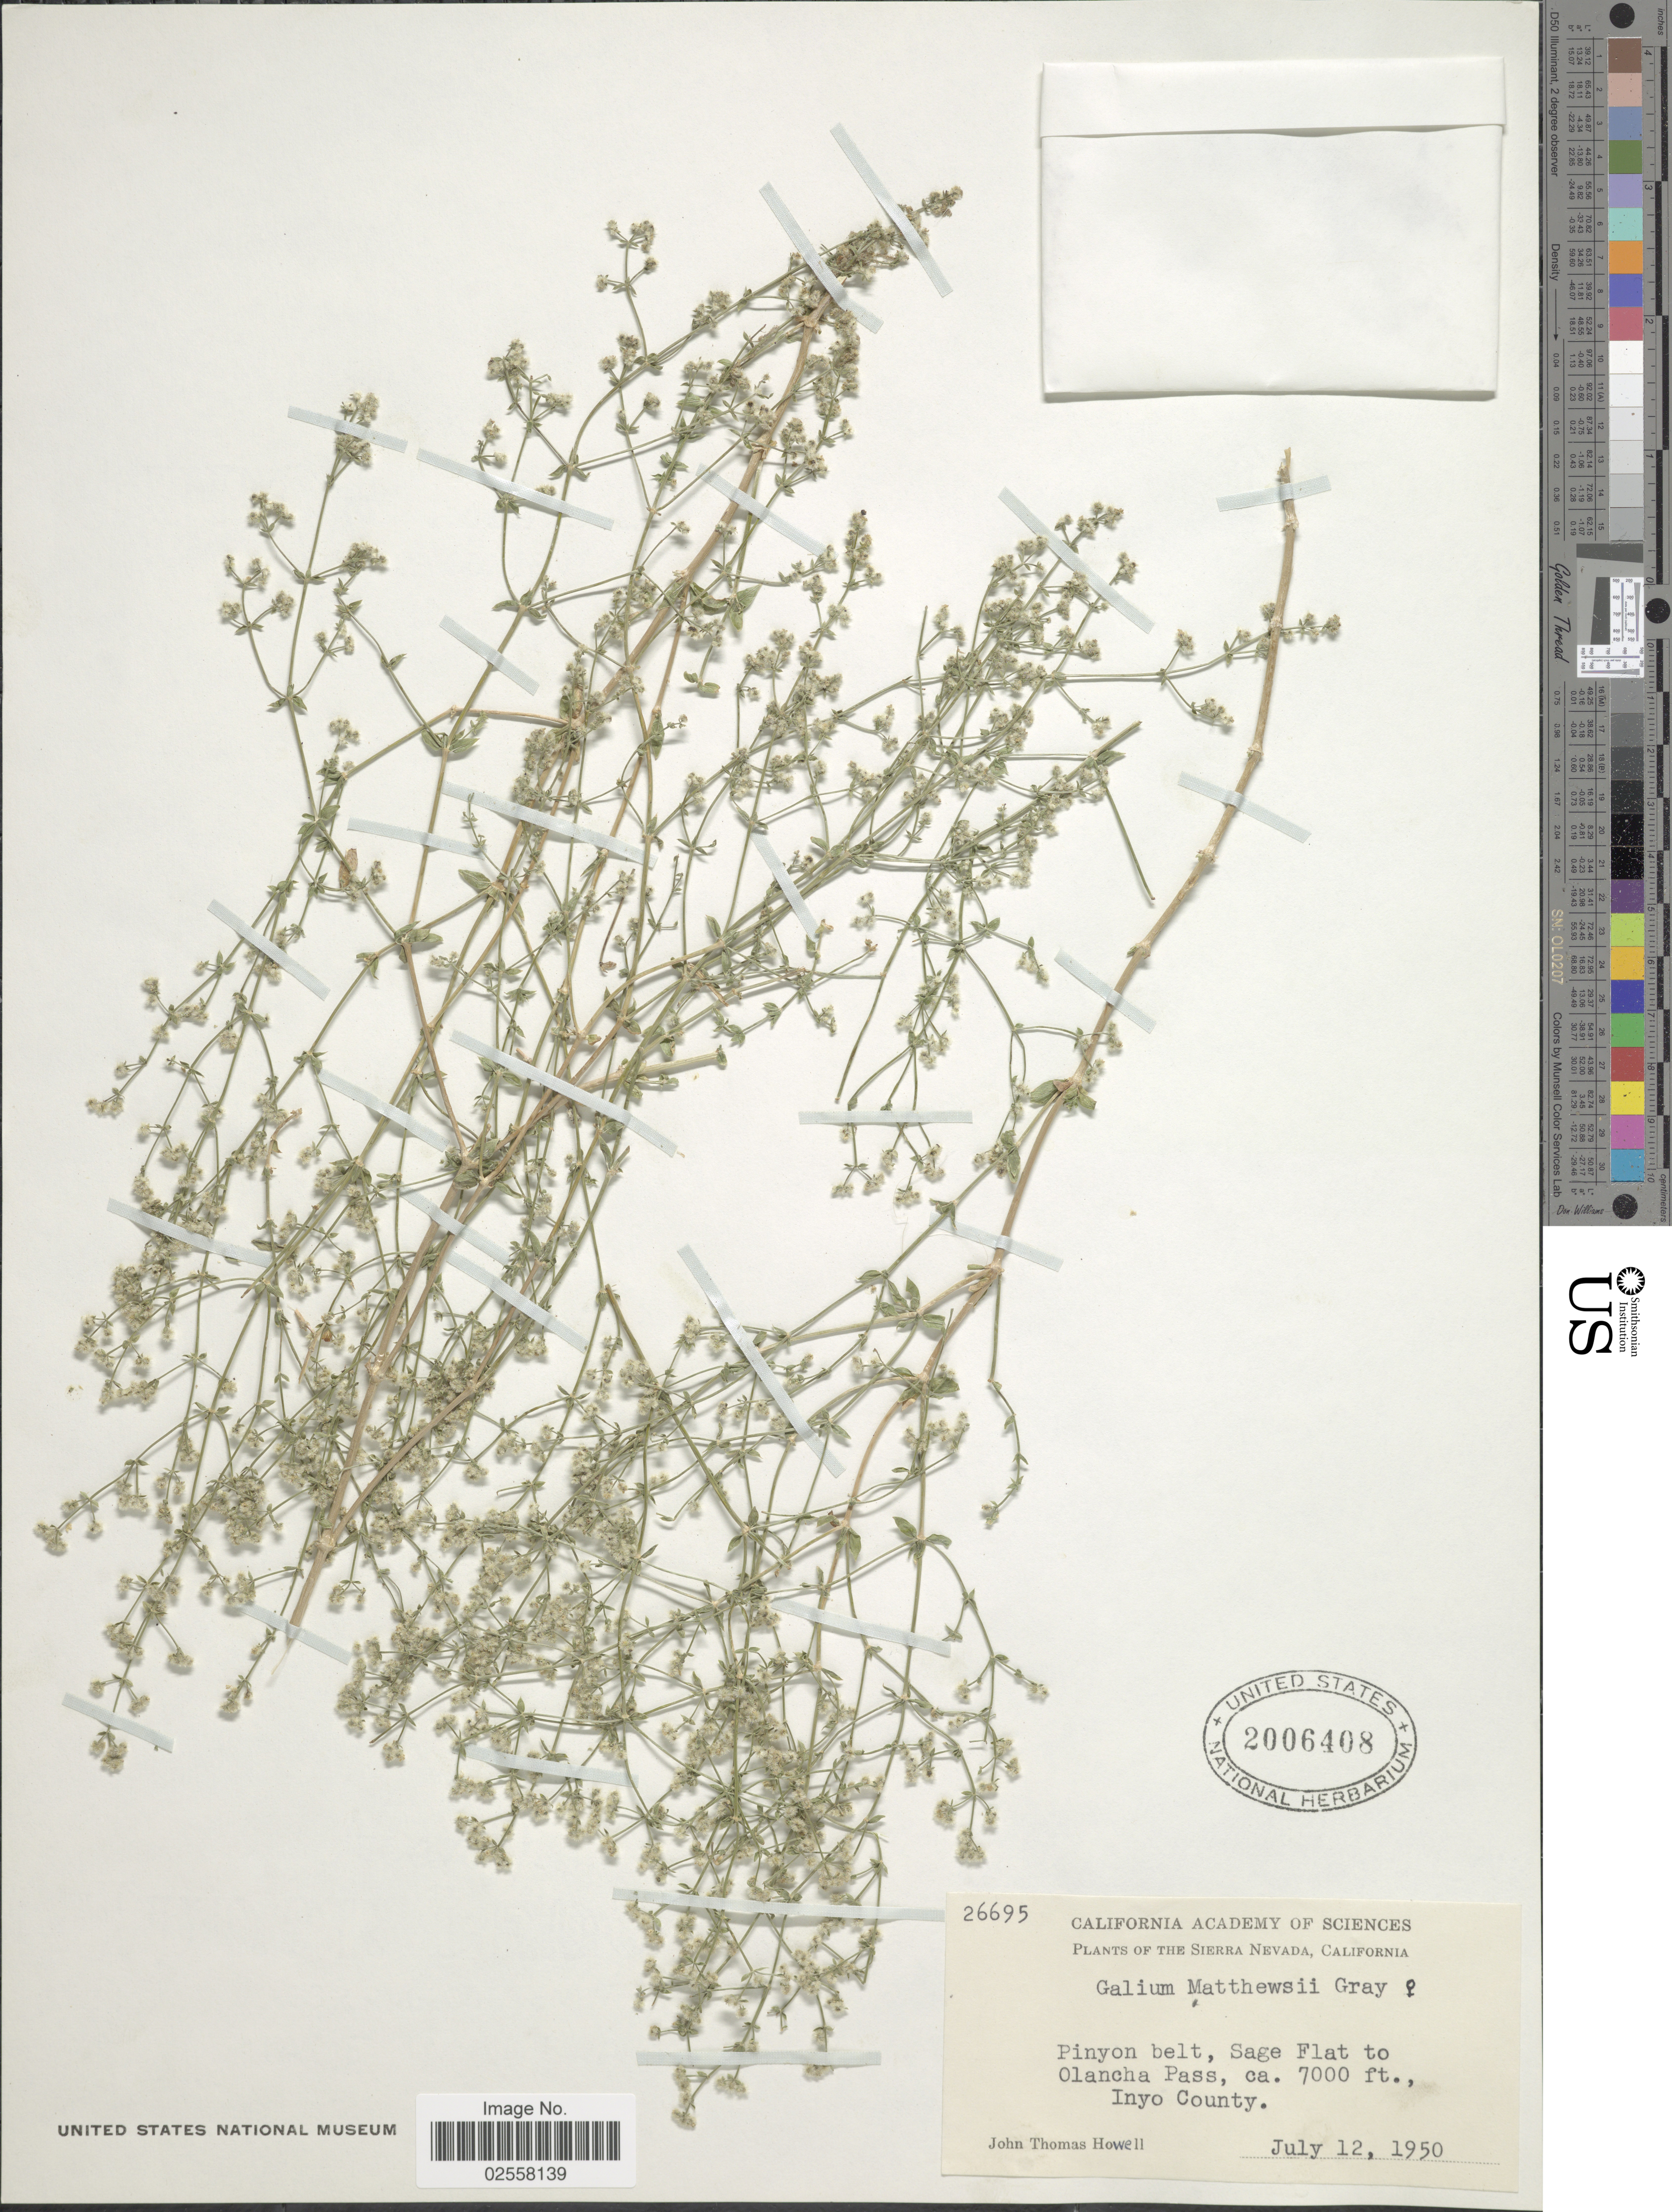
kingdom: Plantae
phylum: Tracheophyta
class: Magnoliopsida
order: Gentianales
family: Rubiaceae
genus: Galium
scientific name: Galium matthewsii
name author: A. Gray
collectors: J. T. Howell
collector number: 26695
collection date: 1950-07-12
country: United States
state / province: California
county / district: Inyo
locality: The Sierra Nevada, Pinyon belt, Sage Flat to Olancha Pass, Inyo County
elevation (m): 2134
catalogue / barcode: US 2006408